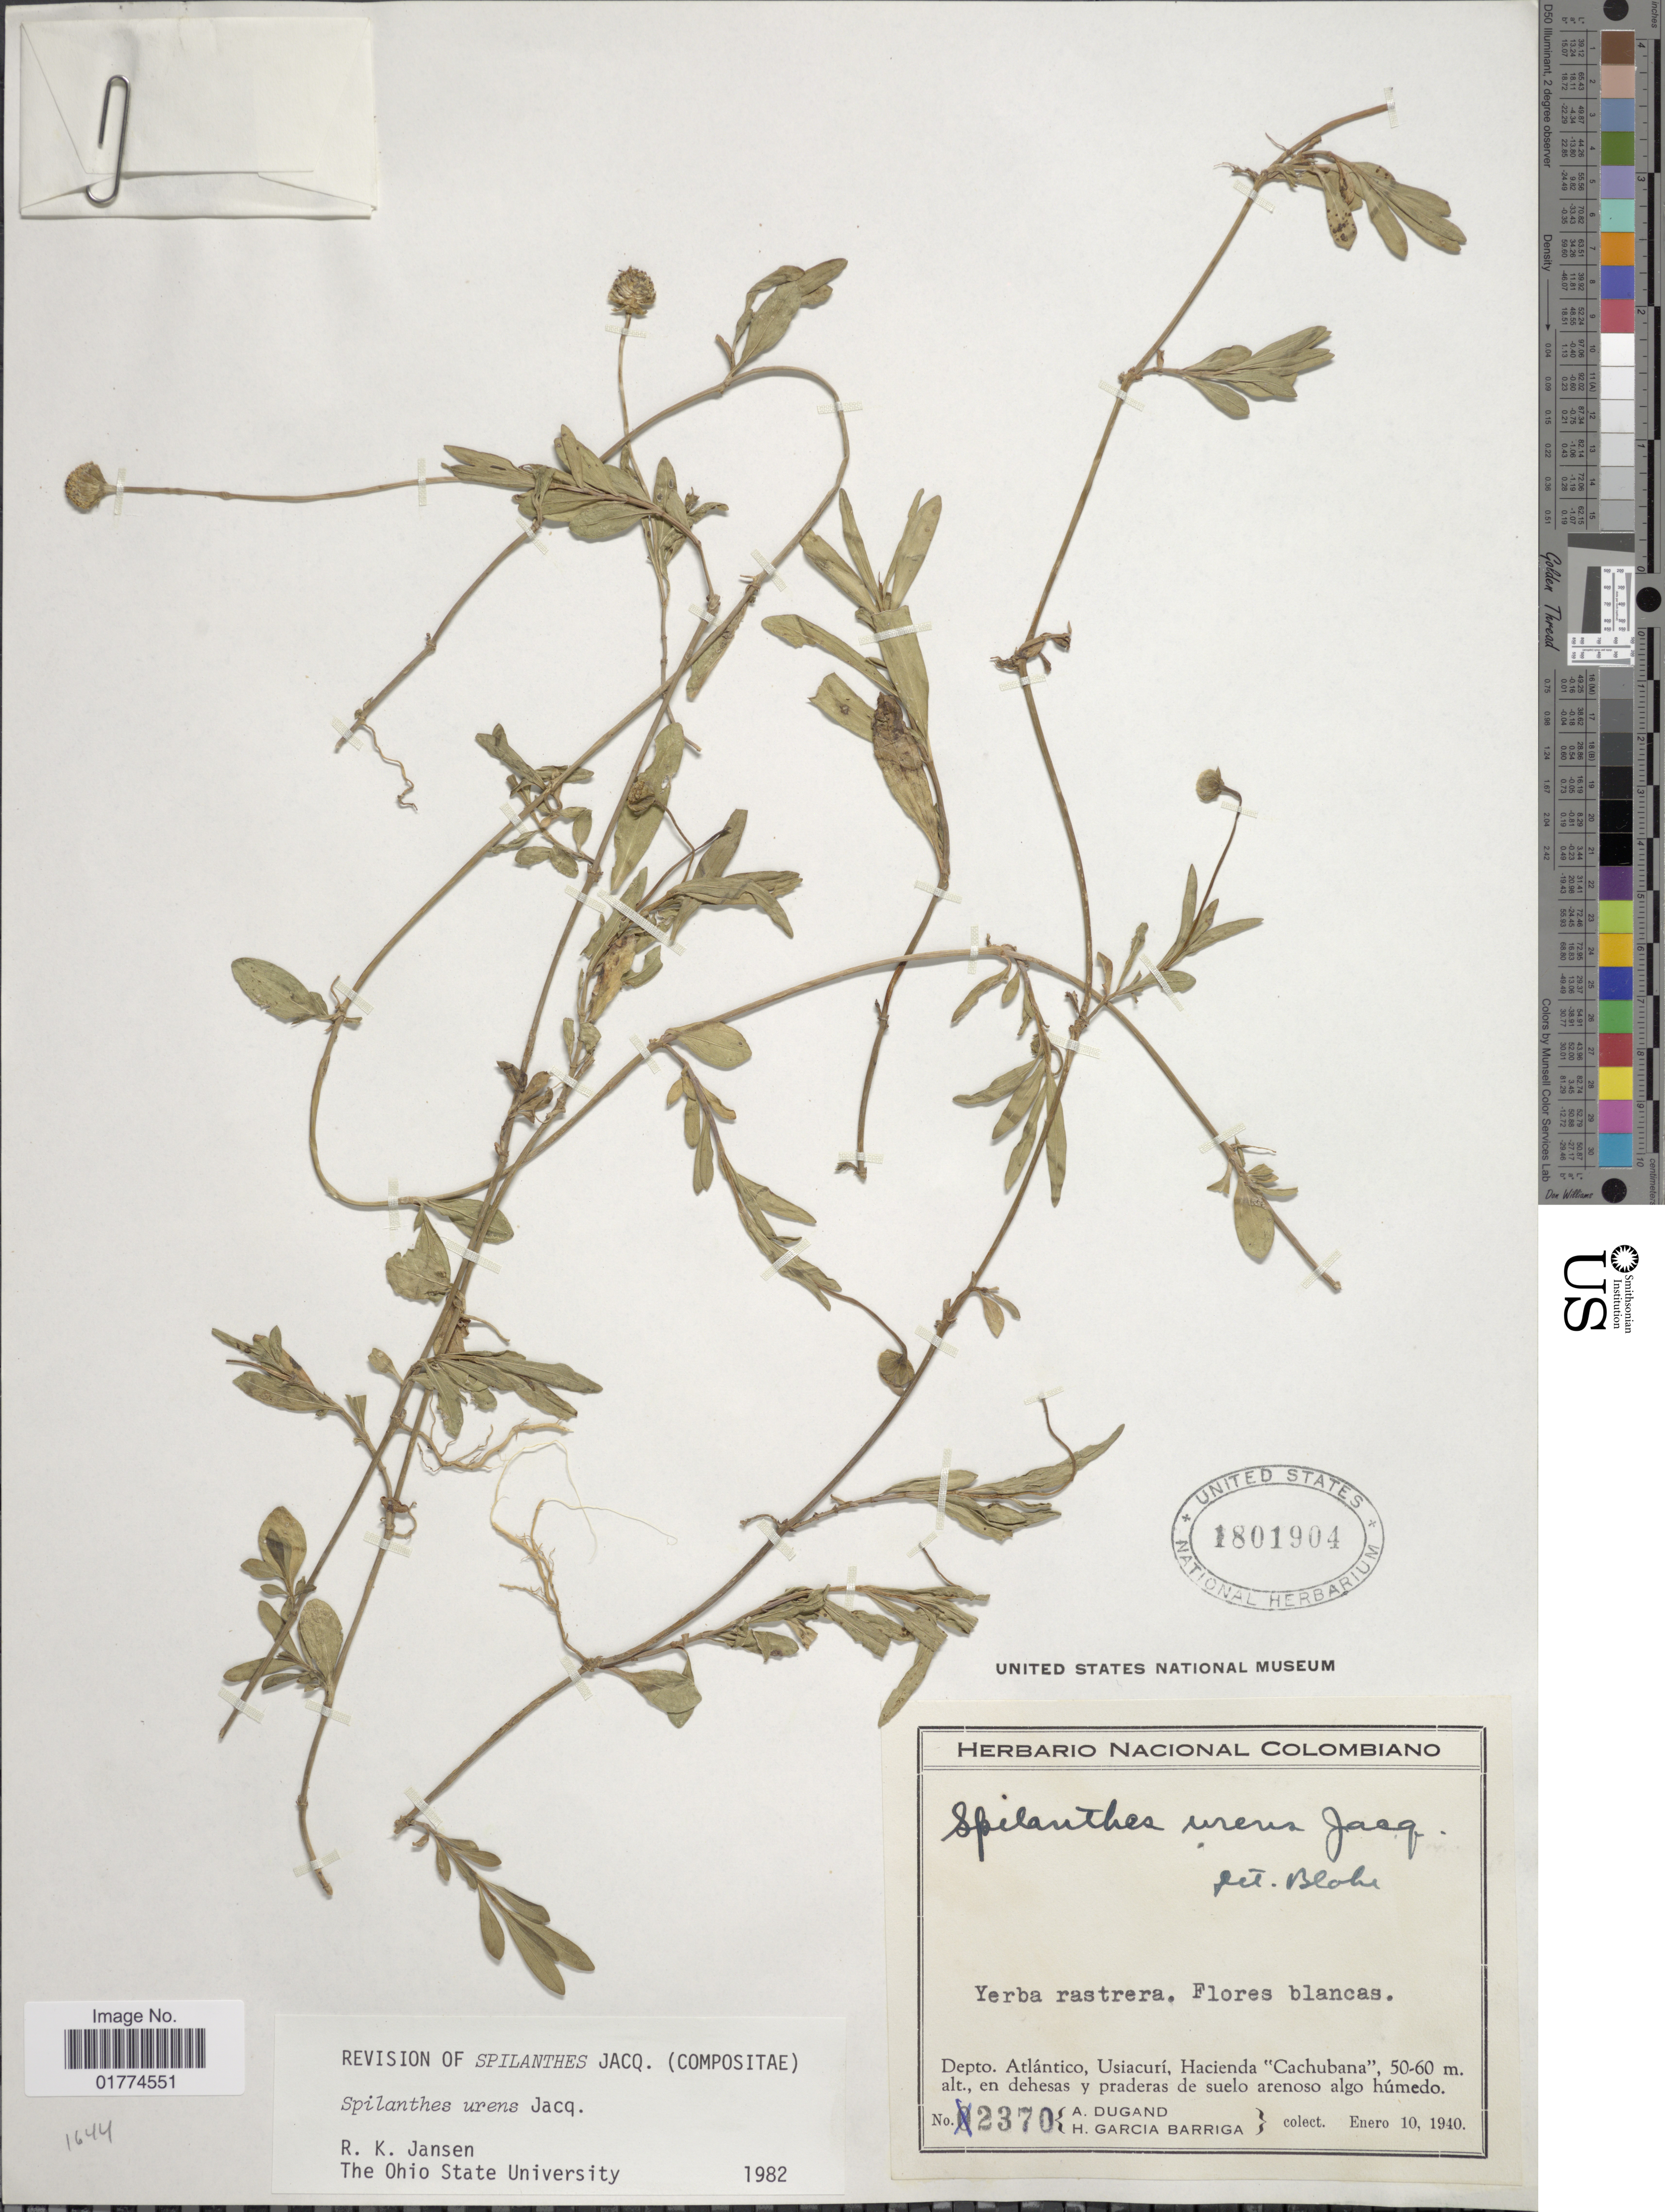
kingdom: Plantae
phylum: Tracheophyta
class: Magnoliopsida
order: Asterales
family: Asteraceae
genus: Spilanthes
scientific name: Spilanthes urens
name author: Jacq.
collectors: A. Dugand & H. García Barriga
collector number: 2370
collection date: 1940-01-10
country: Colombia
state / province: Atlántico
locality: Usiacurí, Hacienda "Cachubana"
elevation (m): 50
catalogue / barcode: US 1801904